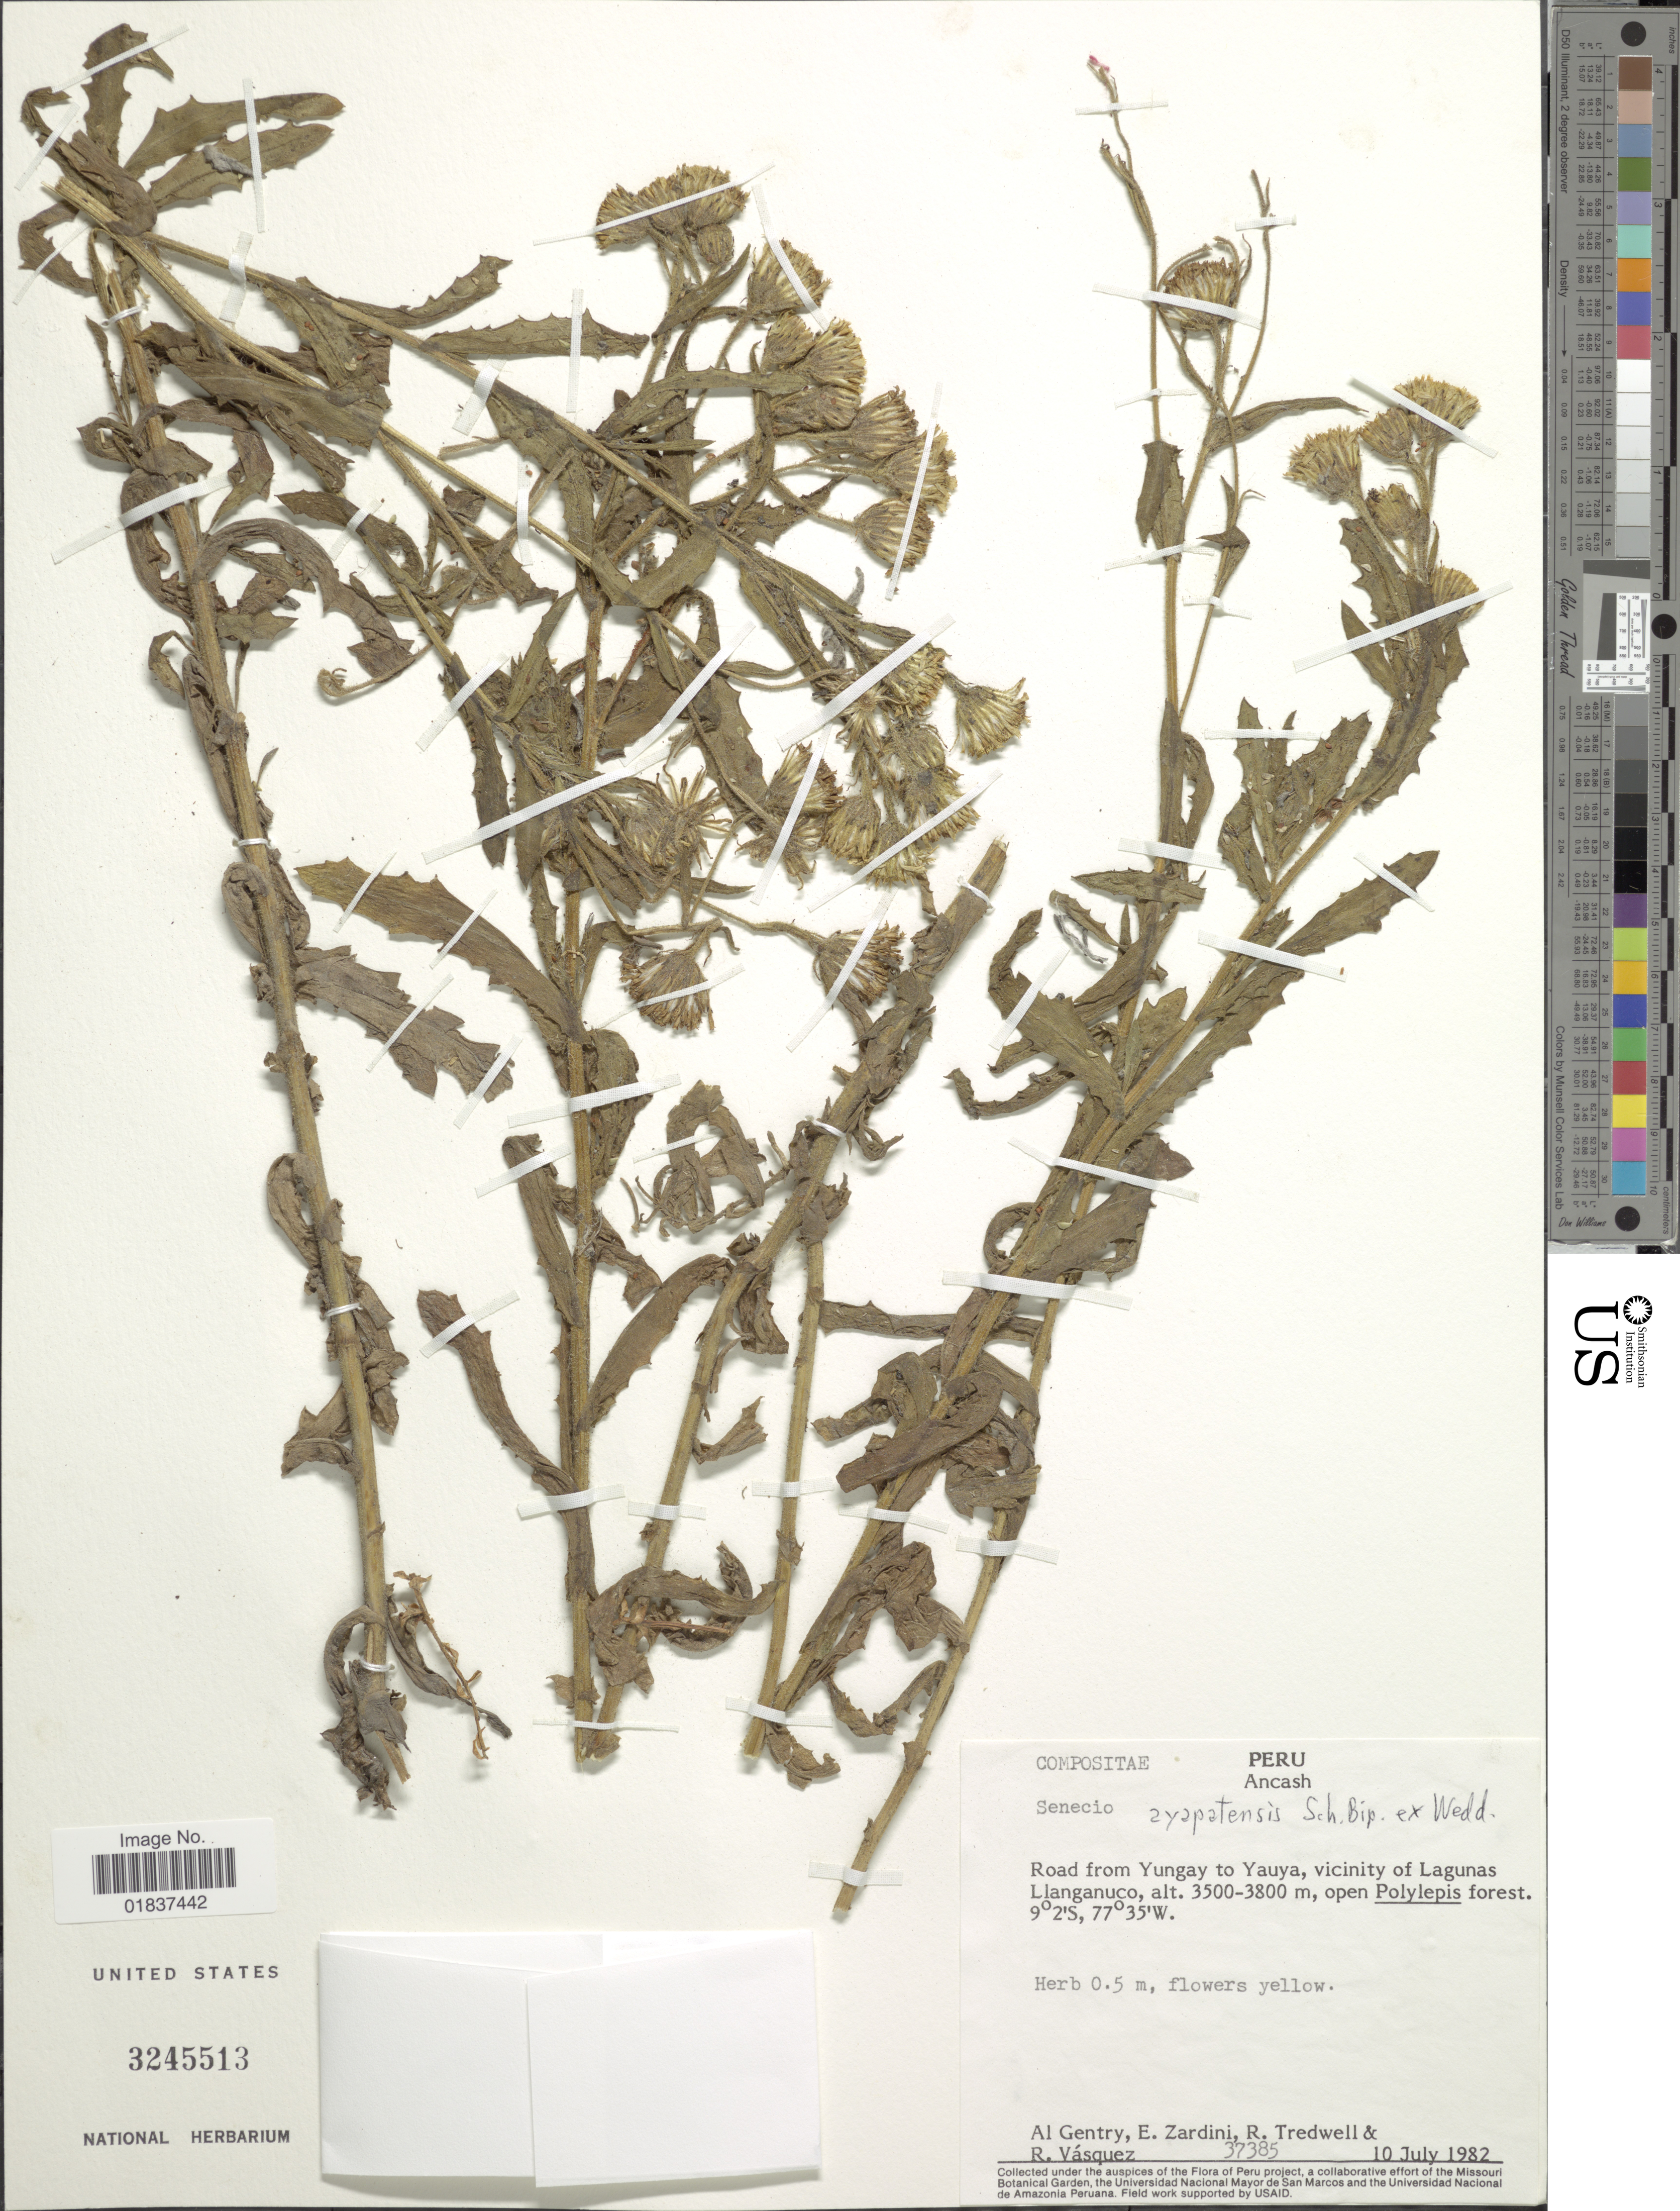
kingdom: Plantae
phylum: Tracheophyta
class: Magnoliopsida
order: Asterales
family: Asteraceae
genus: Senecio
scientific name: Senecio ayapatensis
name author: Sch. Bip.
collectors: A. H. Gentry, E. M. Zardini, R. Tredwell & R. Vásquez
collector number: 37385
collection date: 1982-07-10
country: Peru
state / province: Ancash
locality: Ancash. Road from Yungay to Yauya, vicinity of Lagunas Llanganuco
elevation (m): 3500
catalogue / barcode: US 3245513